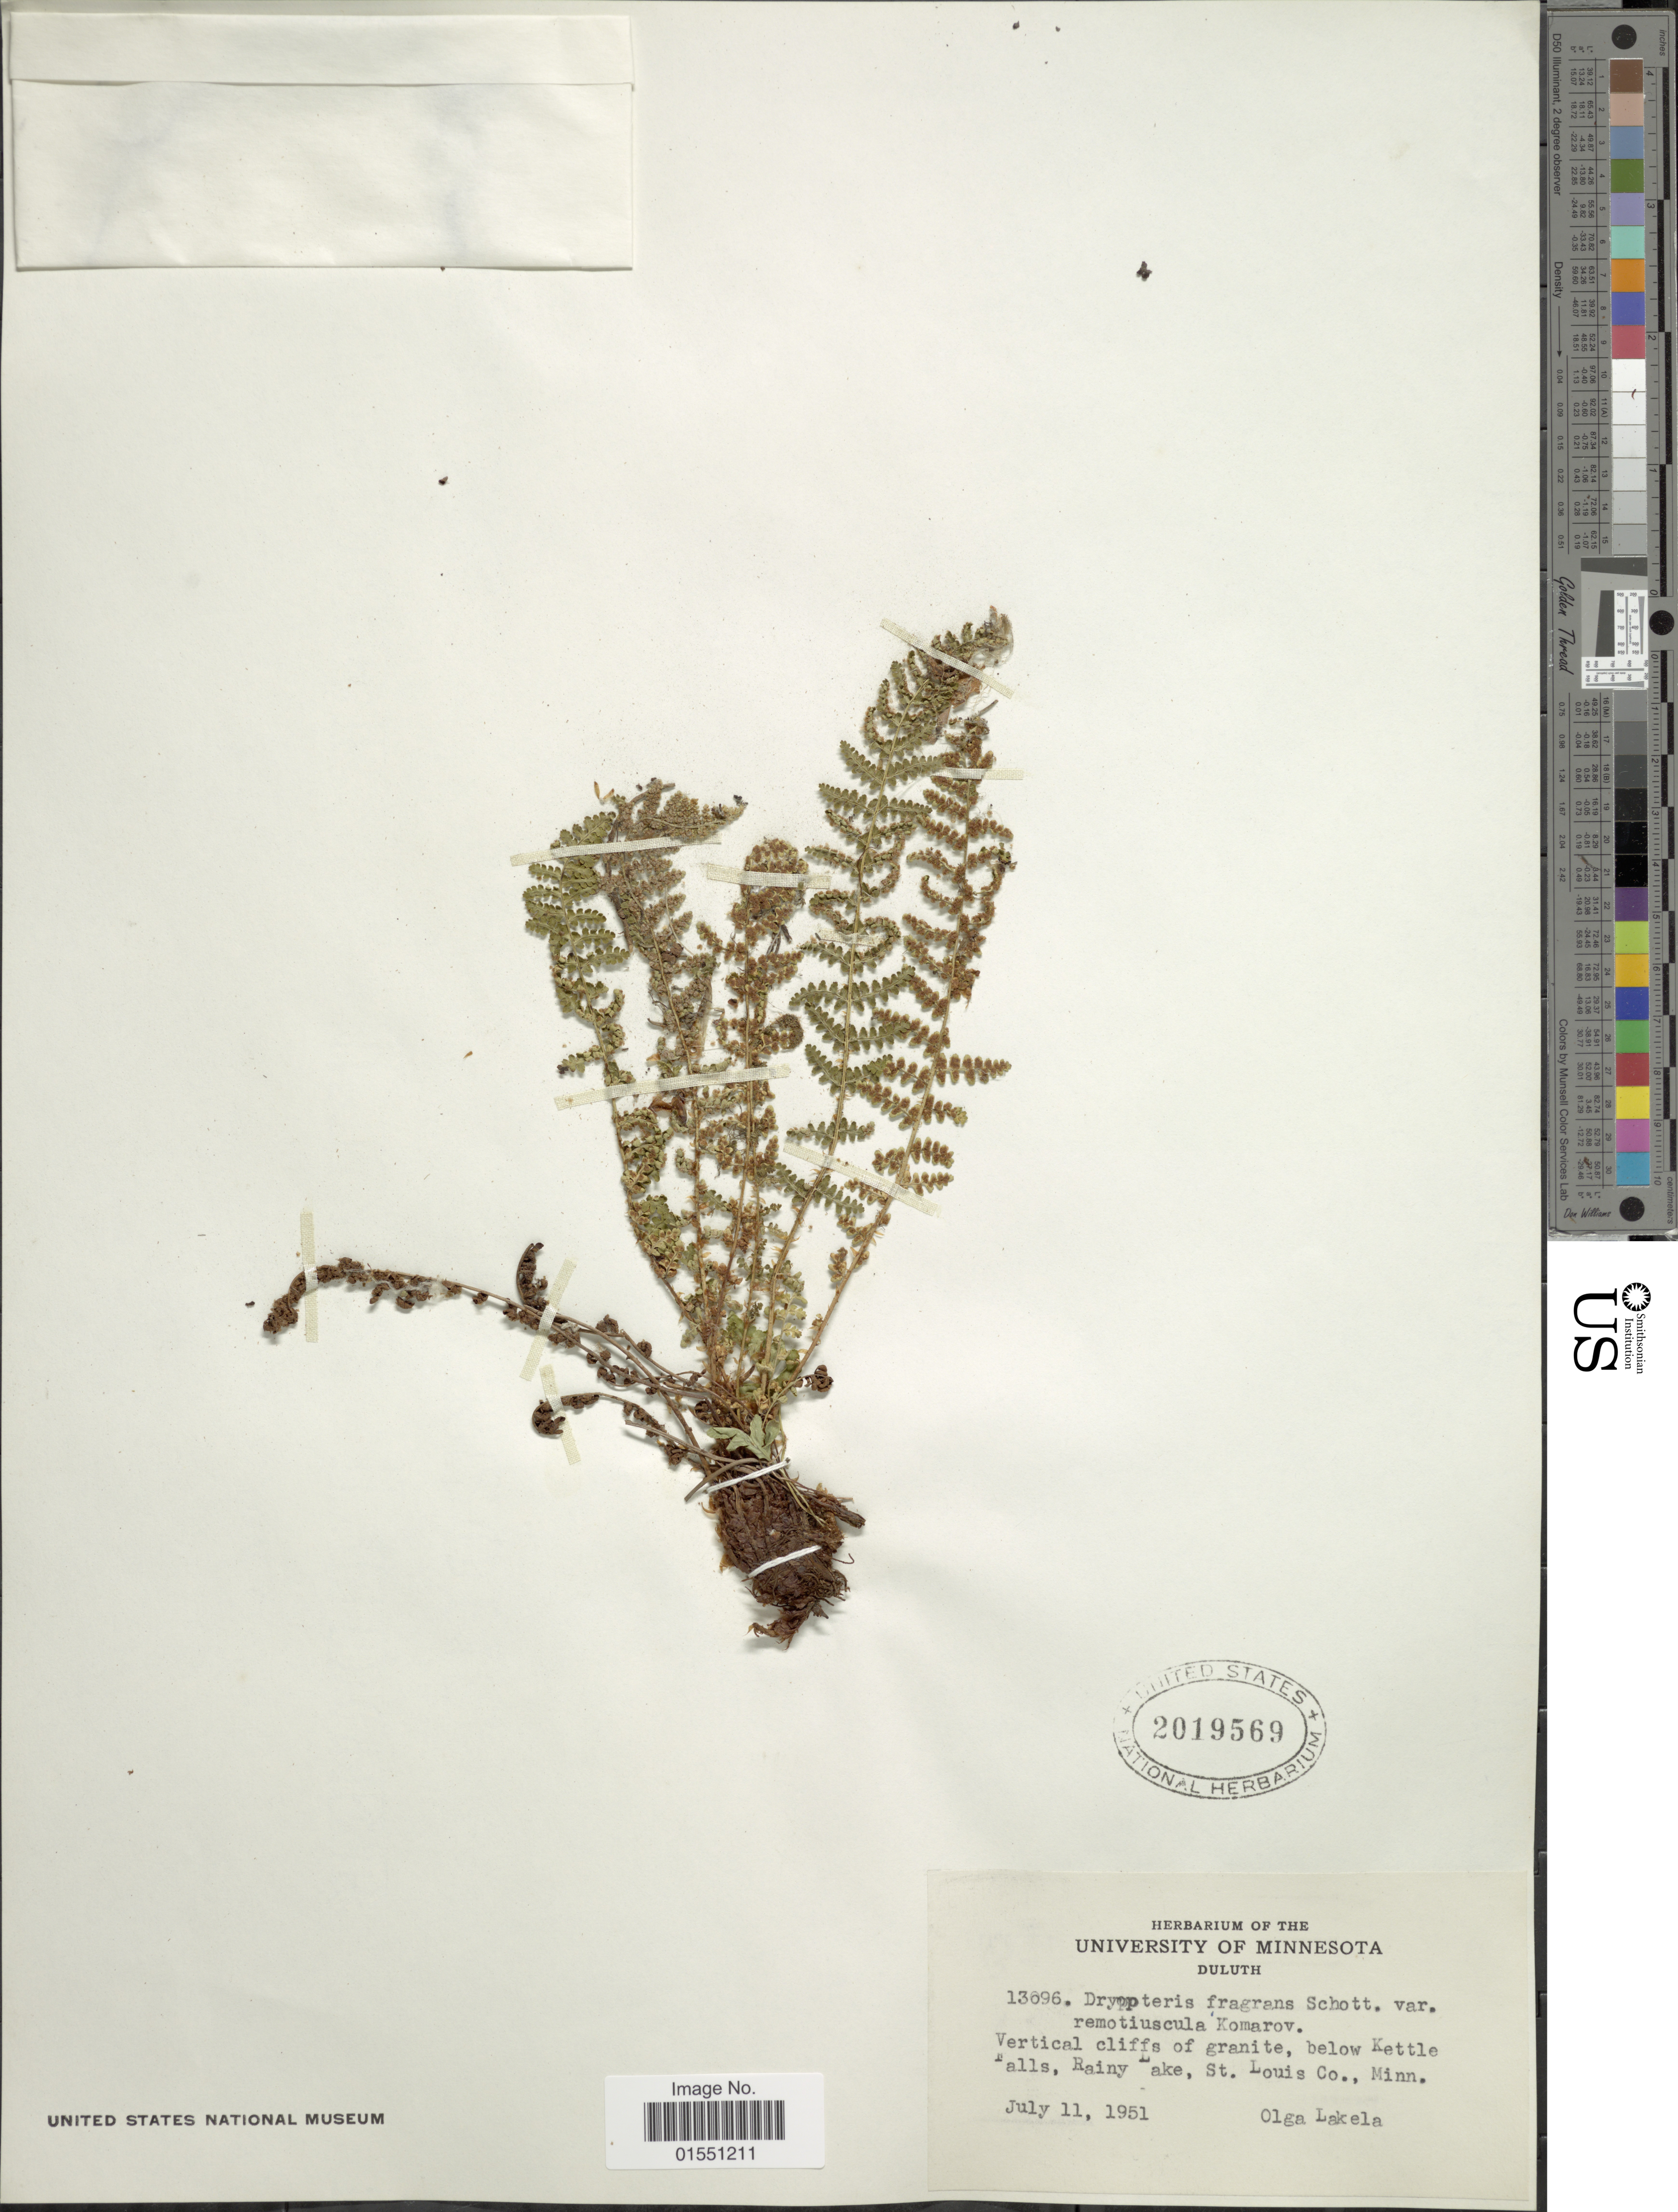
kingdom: Plantae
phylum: Tracheophyta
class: Polypodiopsida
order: Polypodiales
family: Dryopteridaceae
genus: Dryopteris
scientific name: Dryopteris fragrans var. hookeriana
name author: A. Prince ex Weath.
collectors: O. K. Lakela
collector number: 13096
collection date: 1951-07-11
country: United States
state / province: Minnesota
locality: Below Kettle Falls, Rainy Lake, St. Louis Co., Minn.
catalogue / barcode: US 2019569